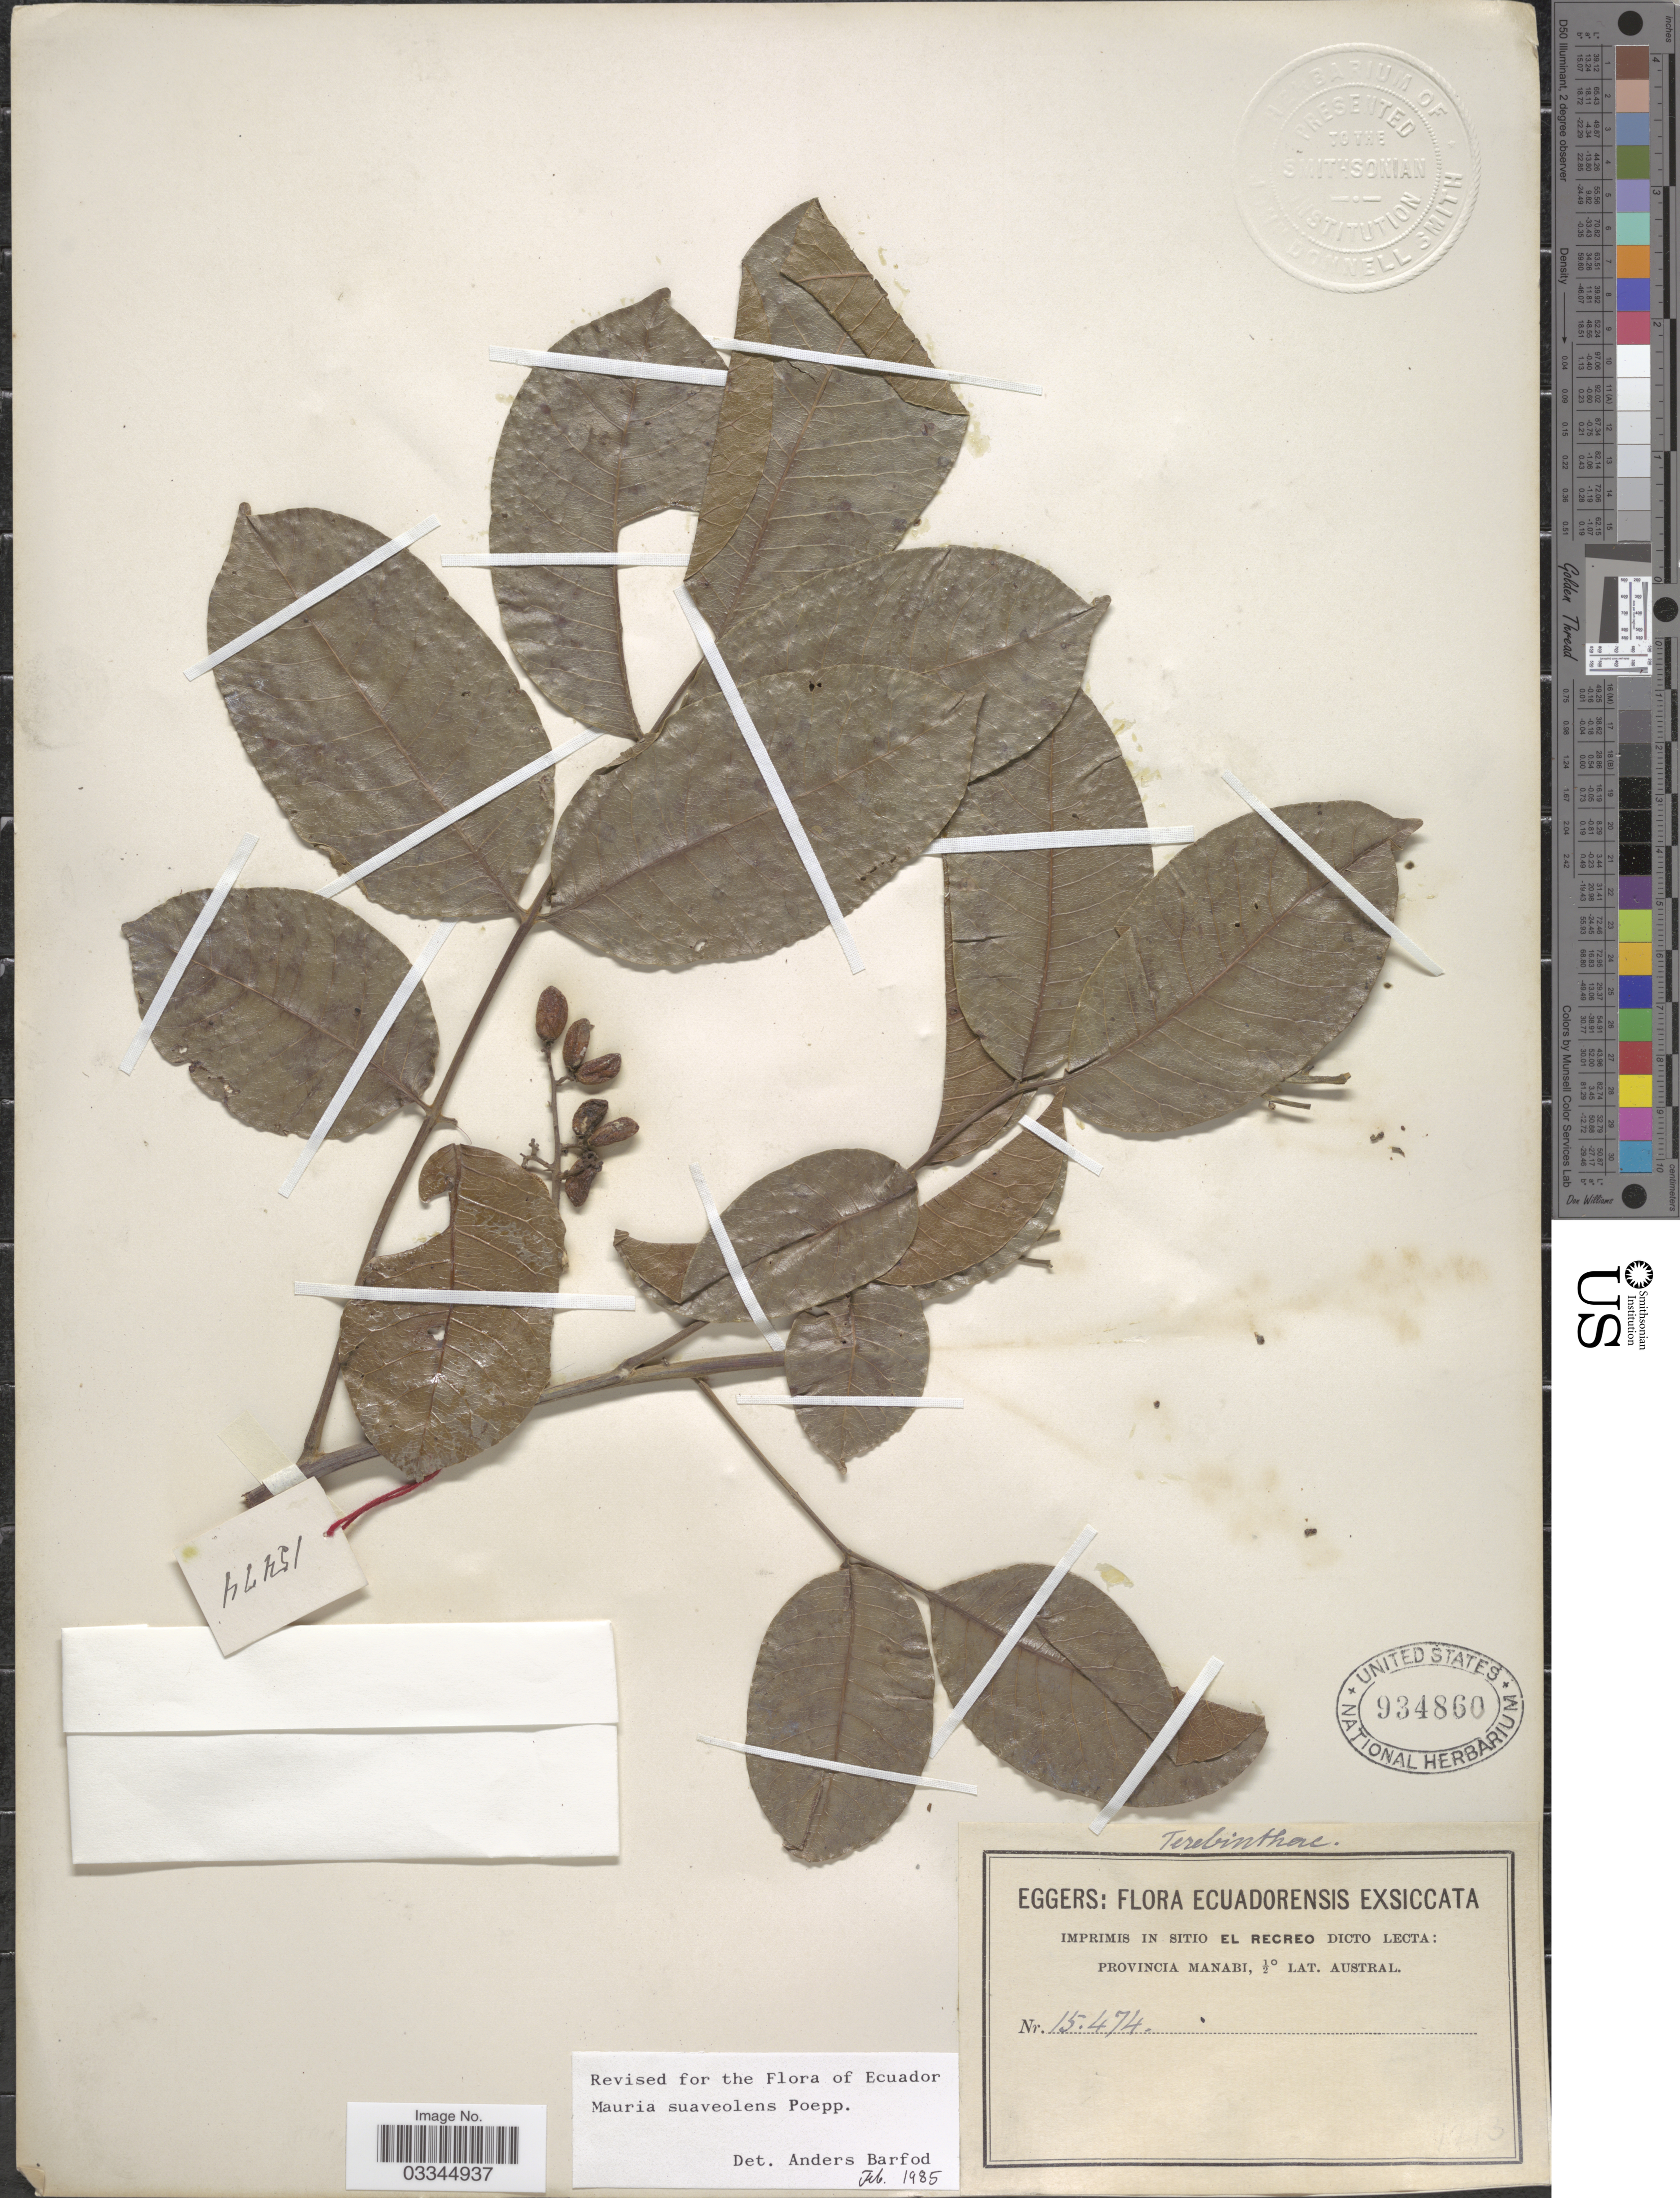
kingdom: Plantae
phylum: Tracheophyta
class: Magnoliopsida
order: Sapindales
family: Anacardiaceae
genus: Mauria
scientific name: Mauria suaveolens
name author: Poepp.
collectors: -. Eggers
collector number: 15474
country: Ecuador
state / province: Manabí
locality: Imprimis in sitio El Recreo.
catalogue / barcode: US 934860